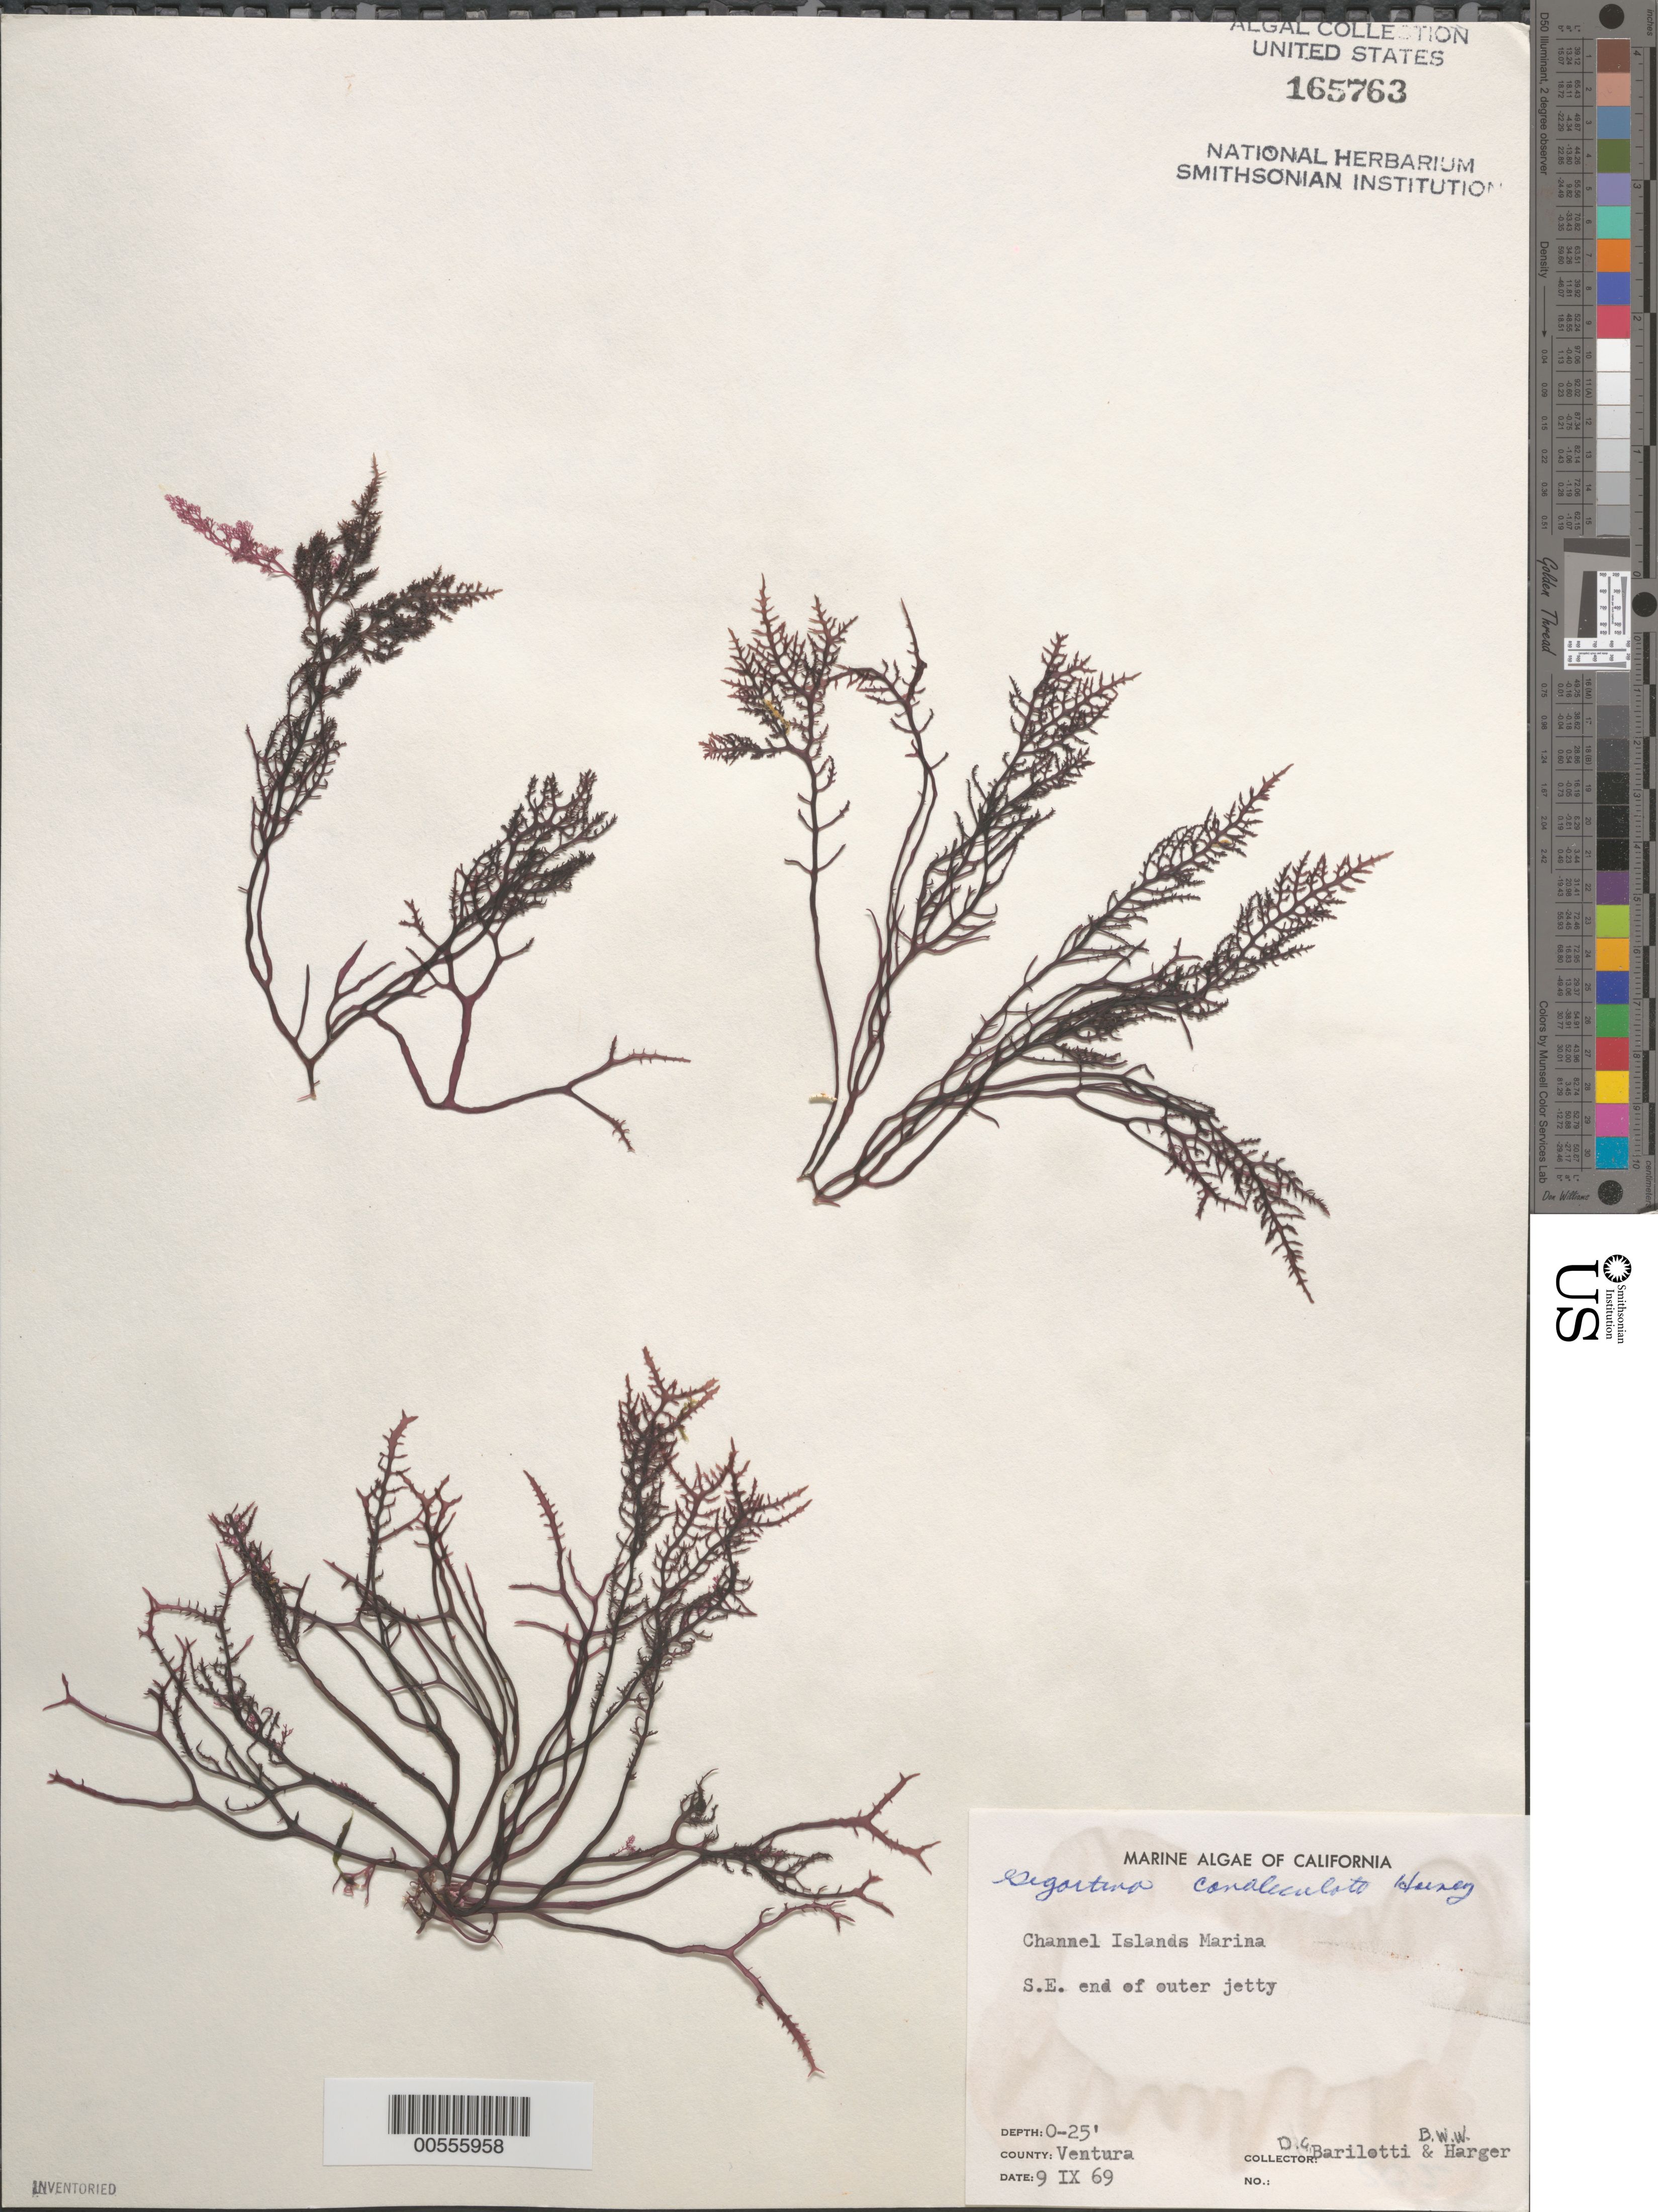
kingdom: Plantae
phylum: Rhodophyta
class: Florideophyceae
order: Gigartinales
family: Gigartinaceae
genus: Chondracanthus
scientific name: Chondracanthus canaliculatus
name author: (Harv.) Guiry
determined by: Algae name updating Project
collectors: D. C. Barilotti & B. W. Harger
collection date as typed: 09 Sep 1969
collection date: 1969-09-09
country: United States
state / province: California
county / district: Ventura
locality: Channel Islands Marina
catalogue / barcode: US 165763